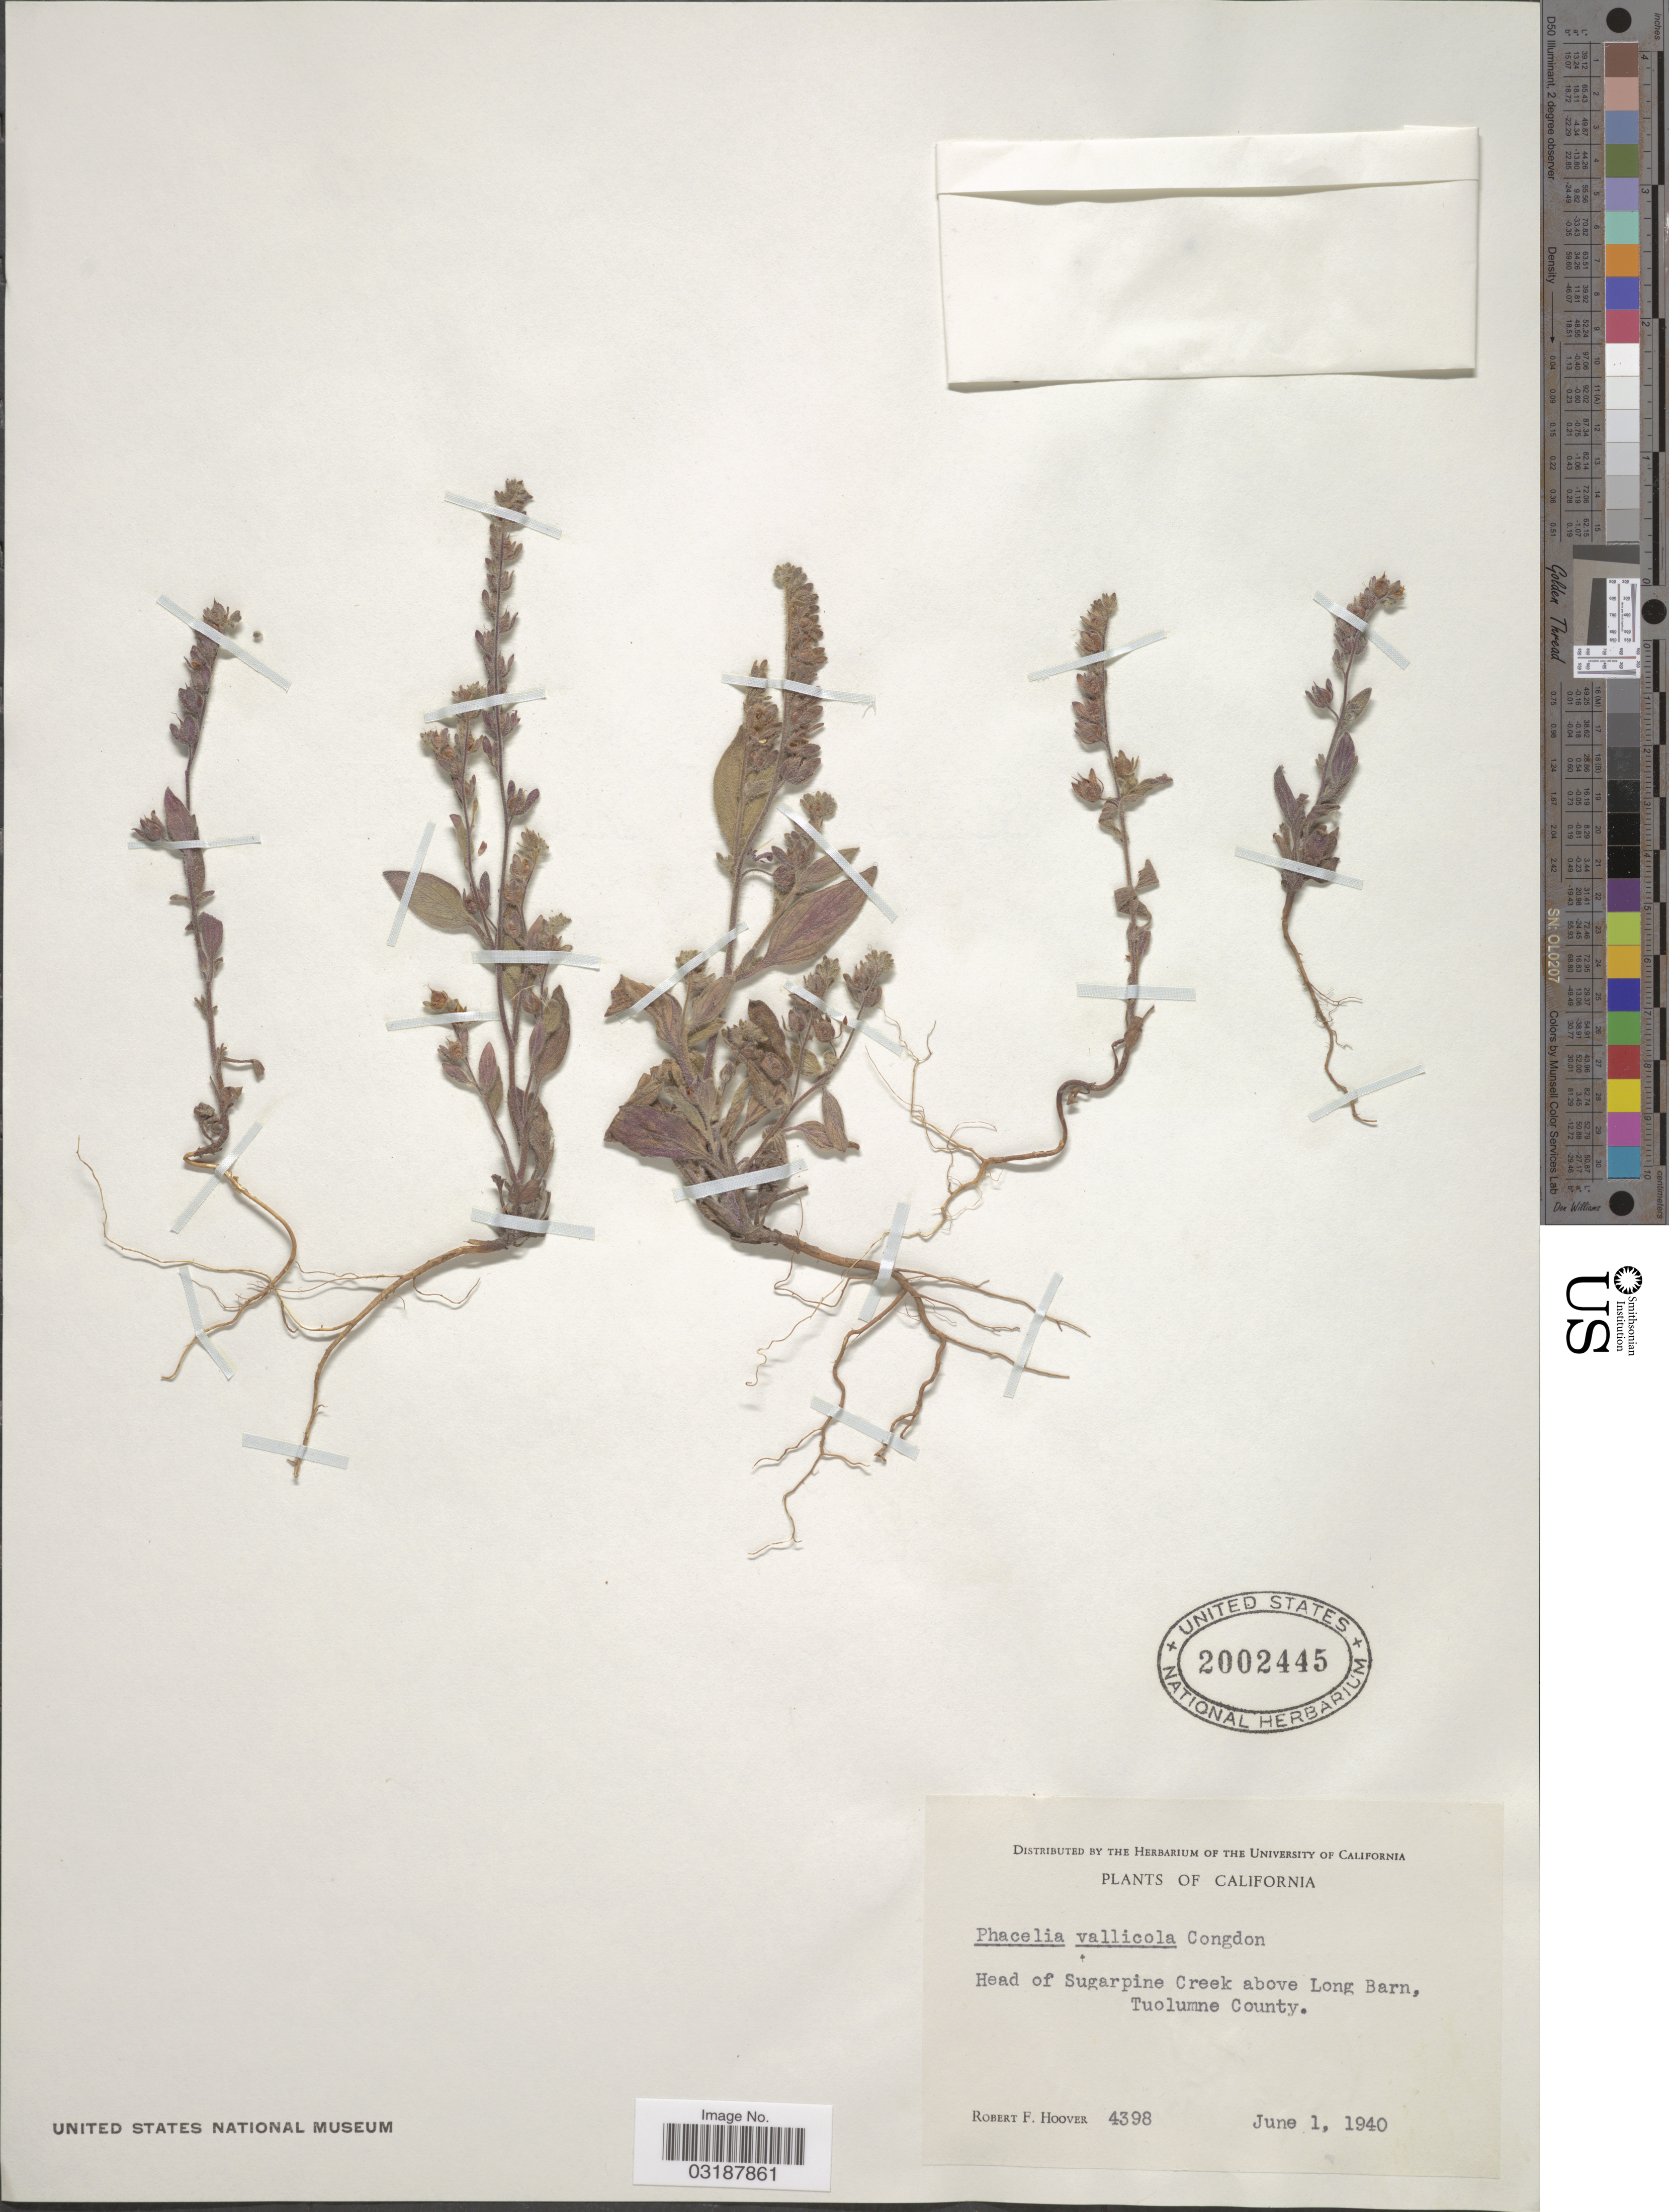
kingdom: Plantae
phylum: Tracheophyta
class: Magnoliopsida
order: Boraginales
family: Hydrophyllaceae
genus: Phacelia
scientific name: Phacelia vallicola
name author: Congdon ex Brand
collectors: R. F. Hoover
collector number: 4398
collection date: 1940-06-01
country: United States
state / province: California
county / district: Tuolumne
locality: Head of Sugarpine Creek above Long Barn, Tuolumne County.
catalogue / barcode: US 2002445